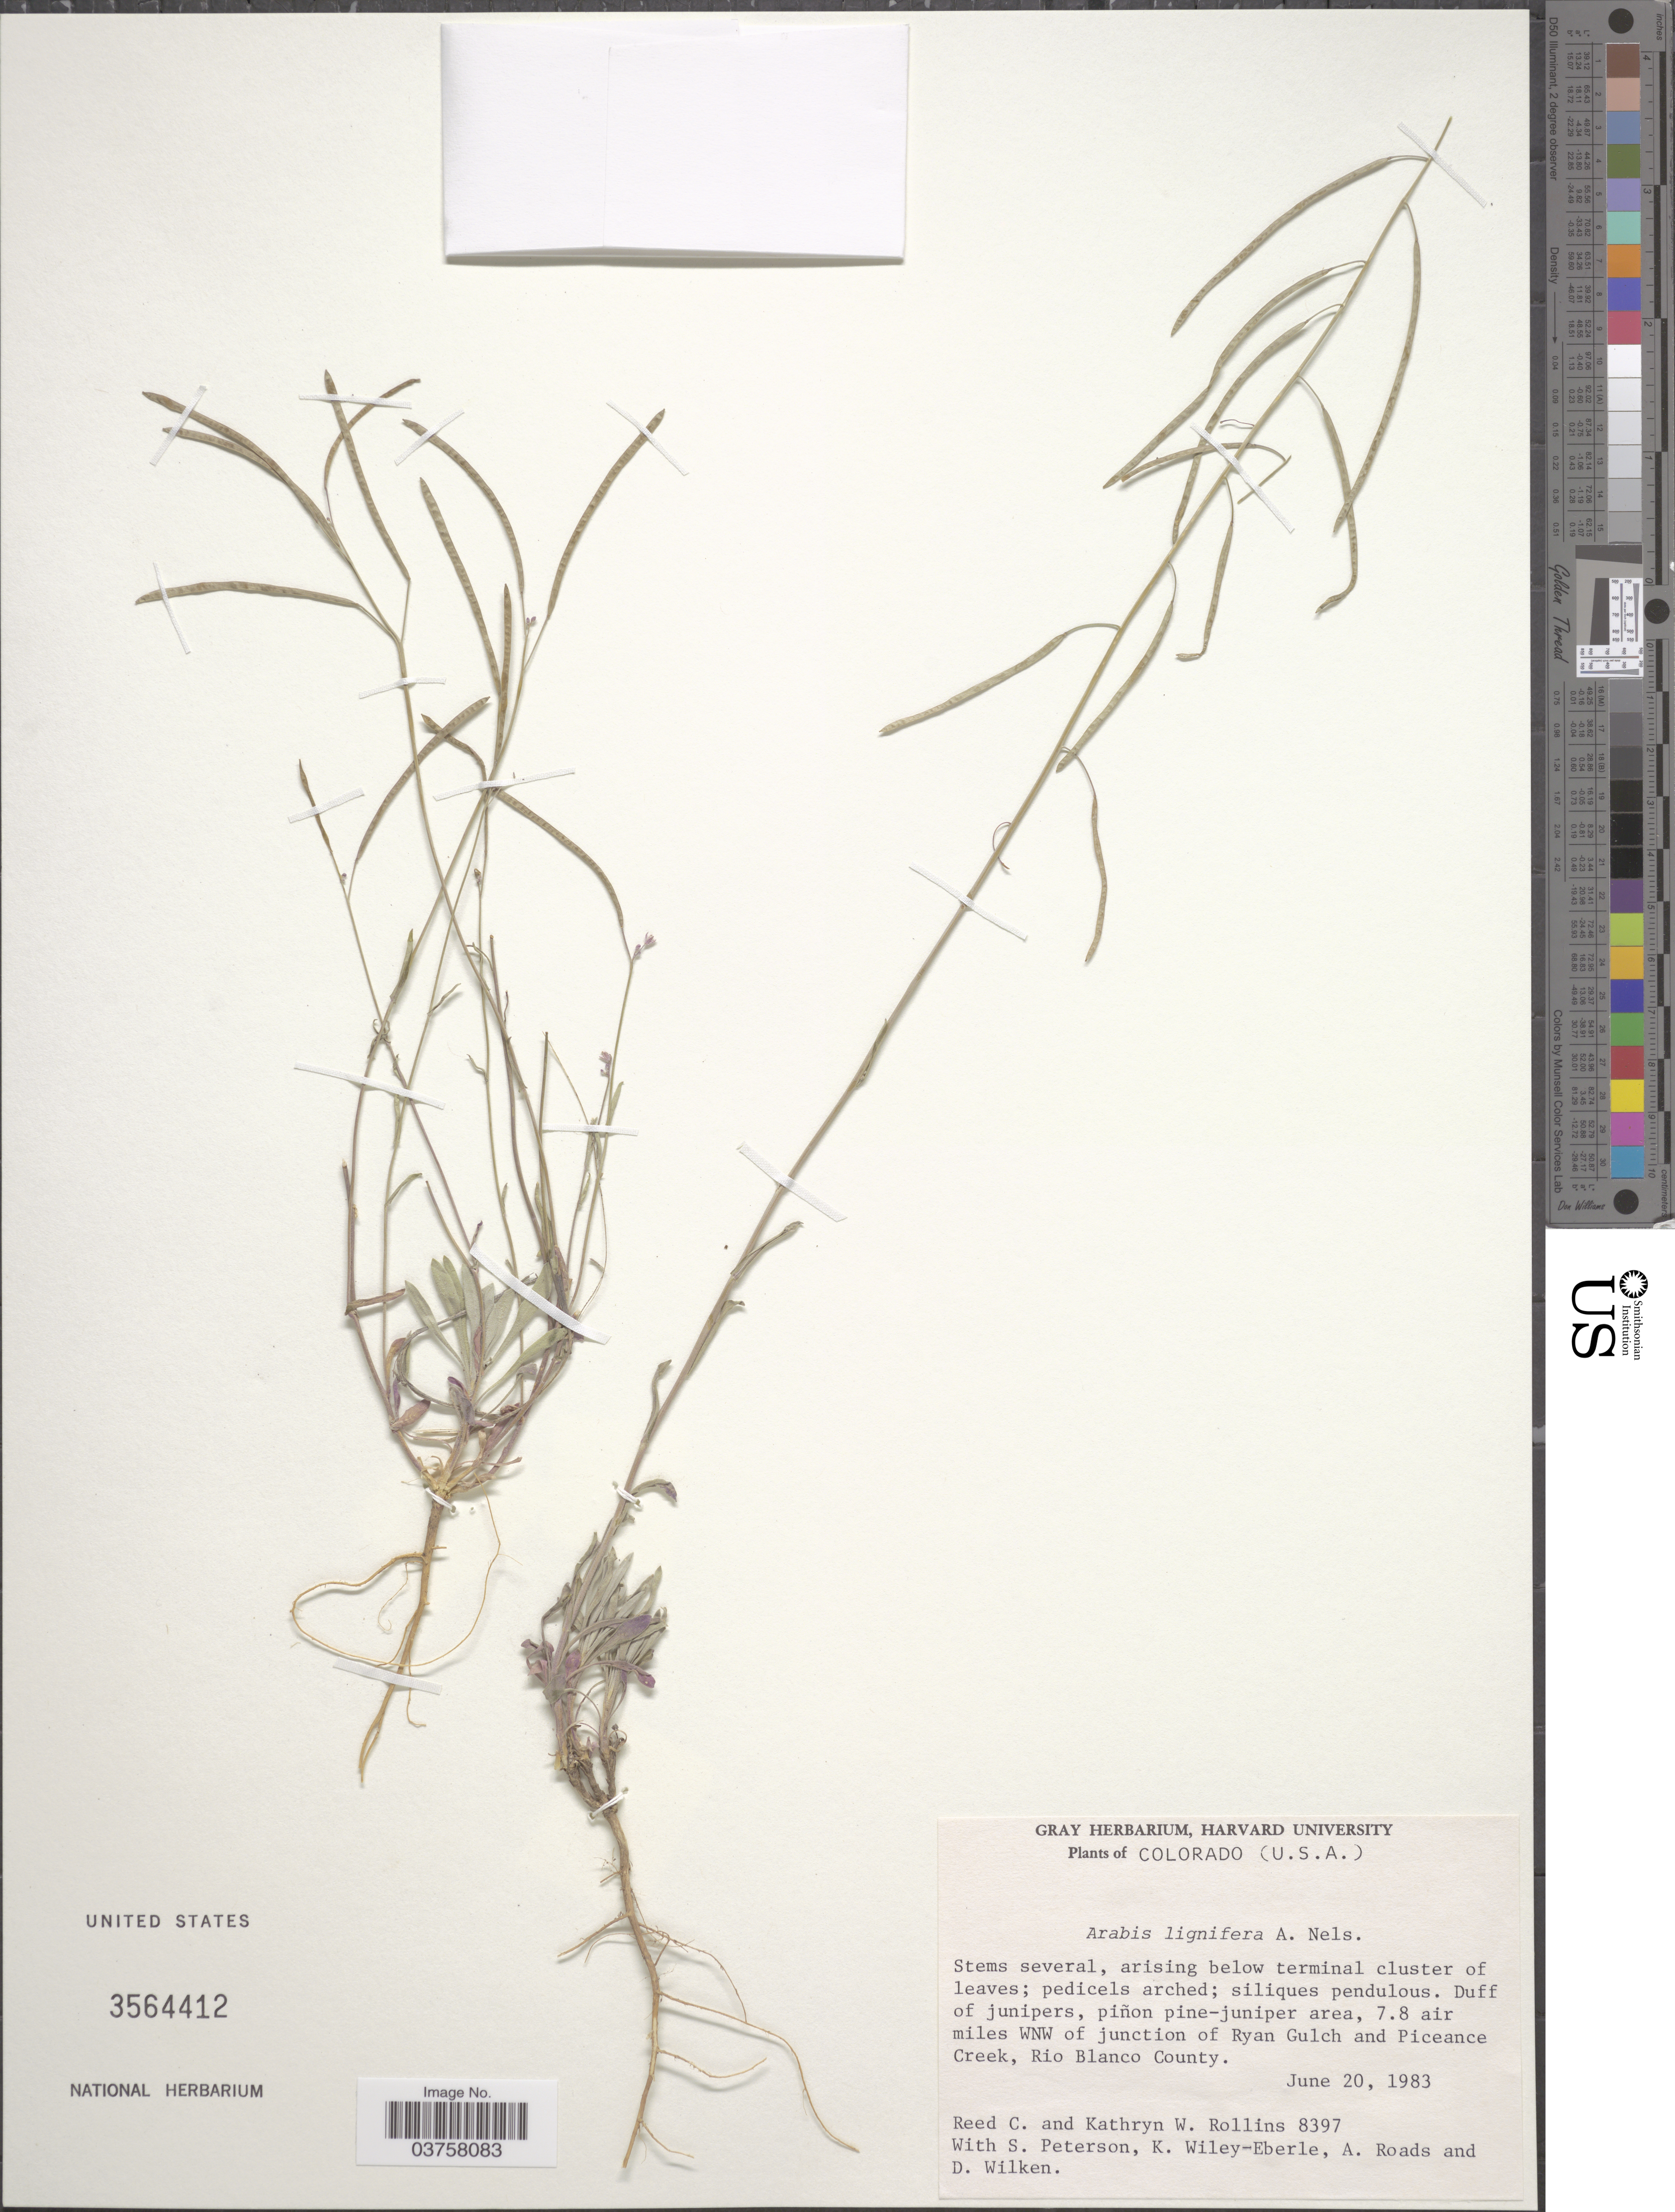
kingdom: Plantae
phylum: Tracheophyta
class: Magnoliopsida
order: Brassicales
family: Brassicaceae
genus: Arabis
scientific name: Arabis lignifera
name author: A. Nelson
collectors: R. C. Rollins, K. W. Rollins, S. Peterson, K. Wiley-Eberle & et al.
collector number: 8397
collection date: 1983-06-20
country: United States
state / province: Colorado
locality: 7.8 air miles WNW of junction of Ryan Gulch and Piceance Creek, Rio Blanco County.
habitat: duff of junipers, pinon-pine juniper area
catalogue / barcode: US 3564412